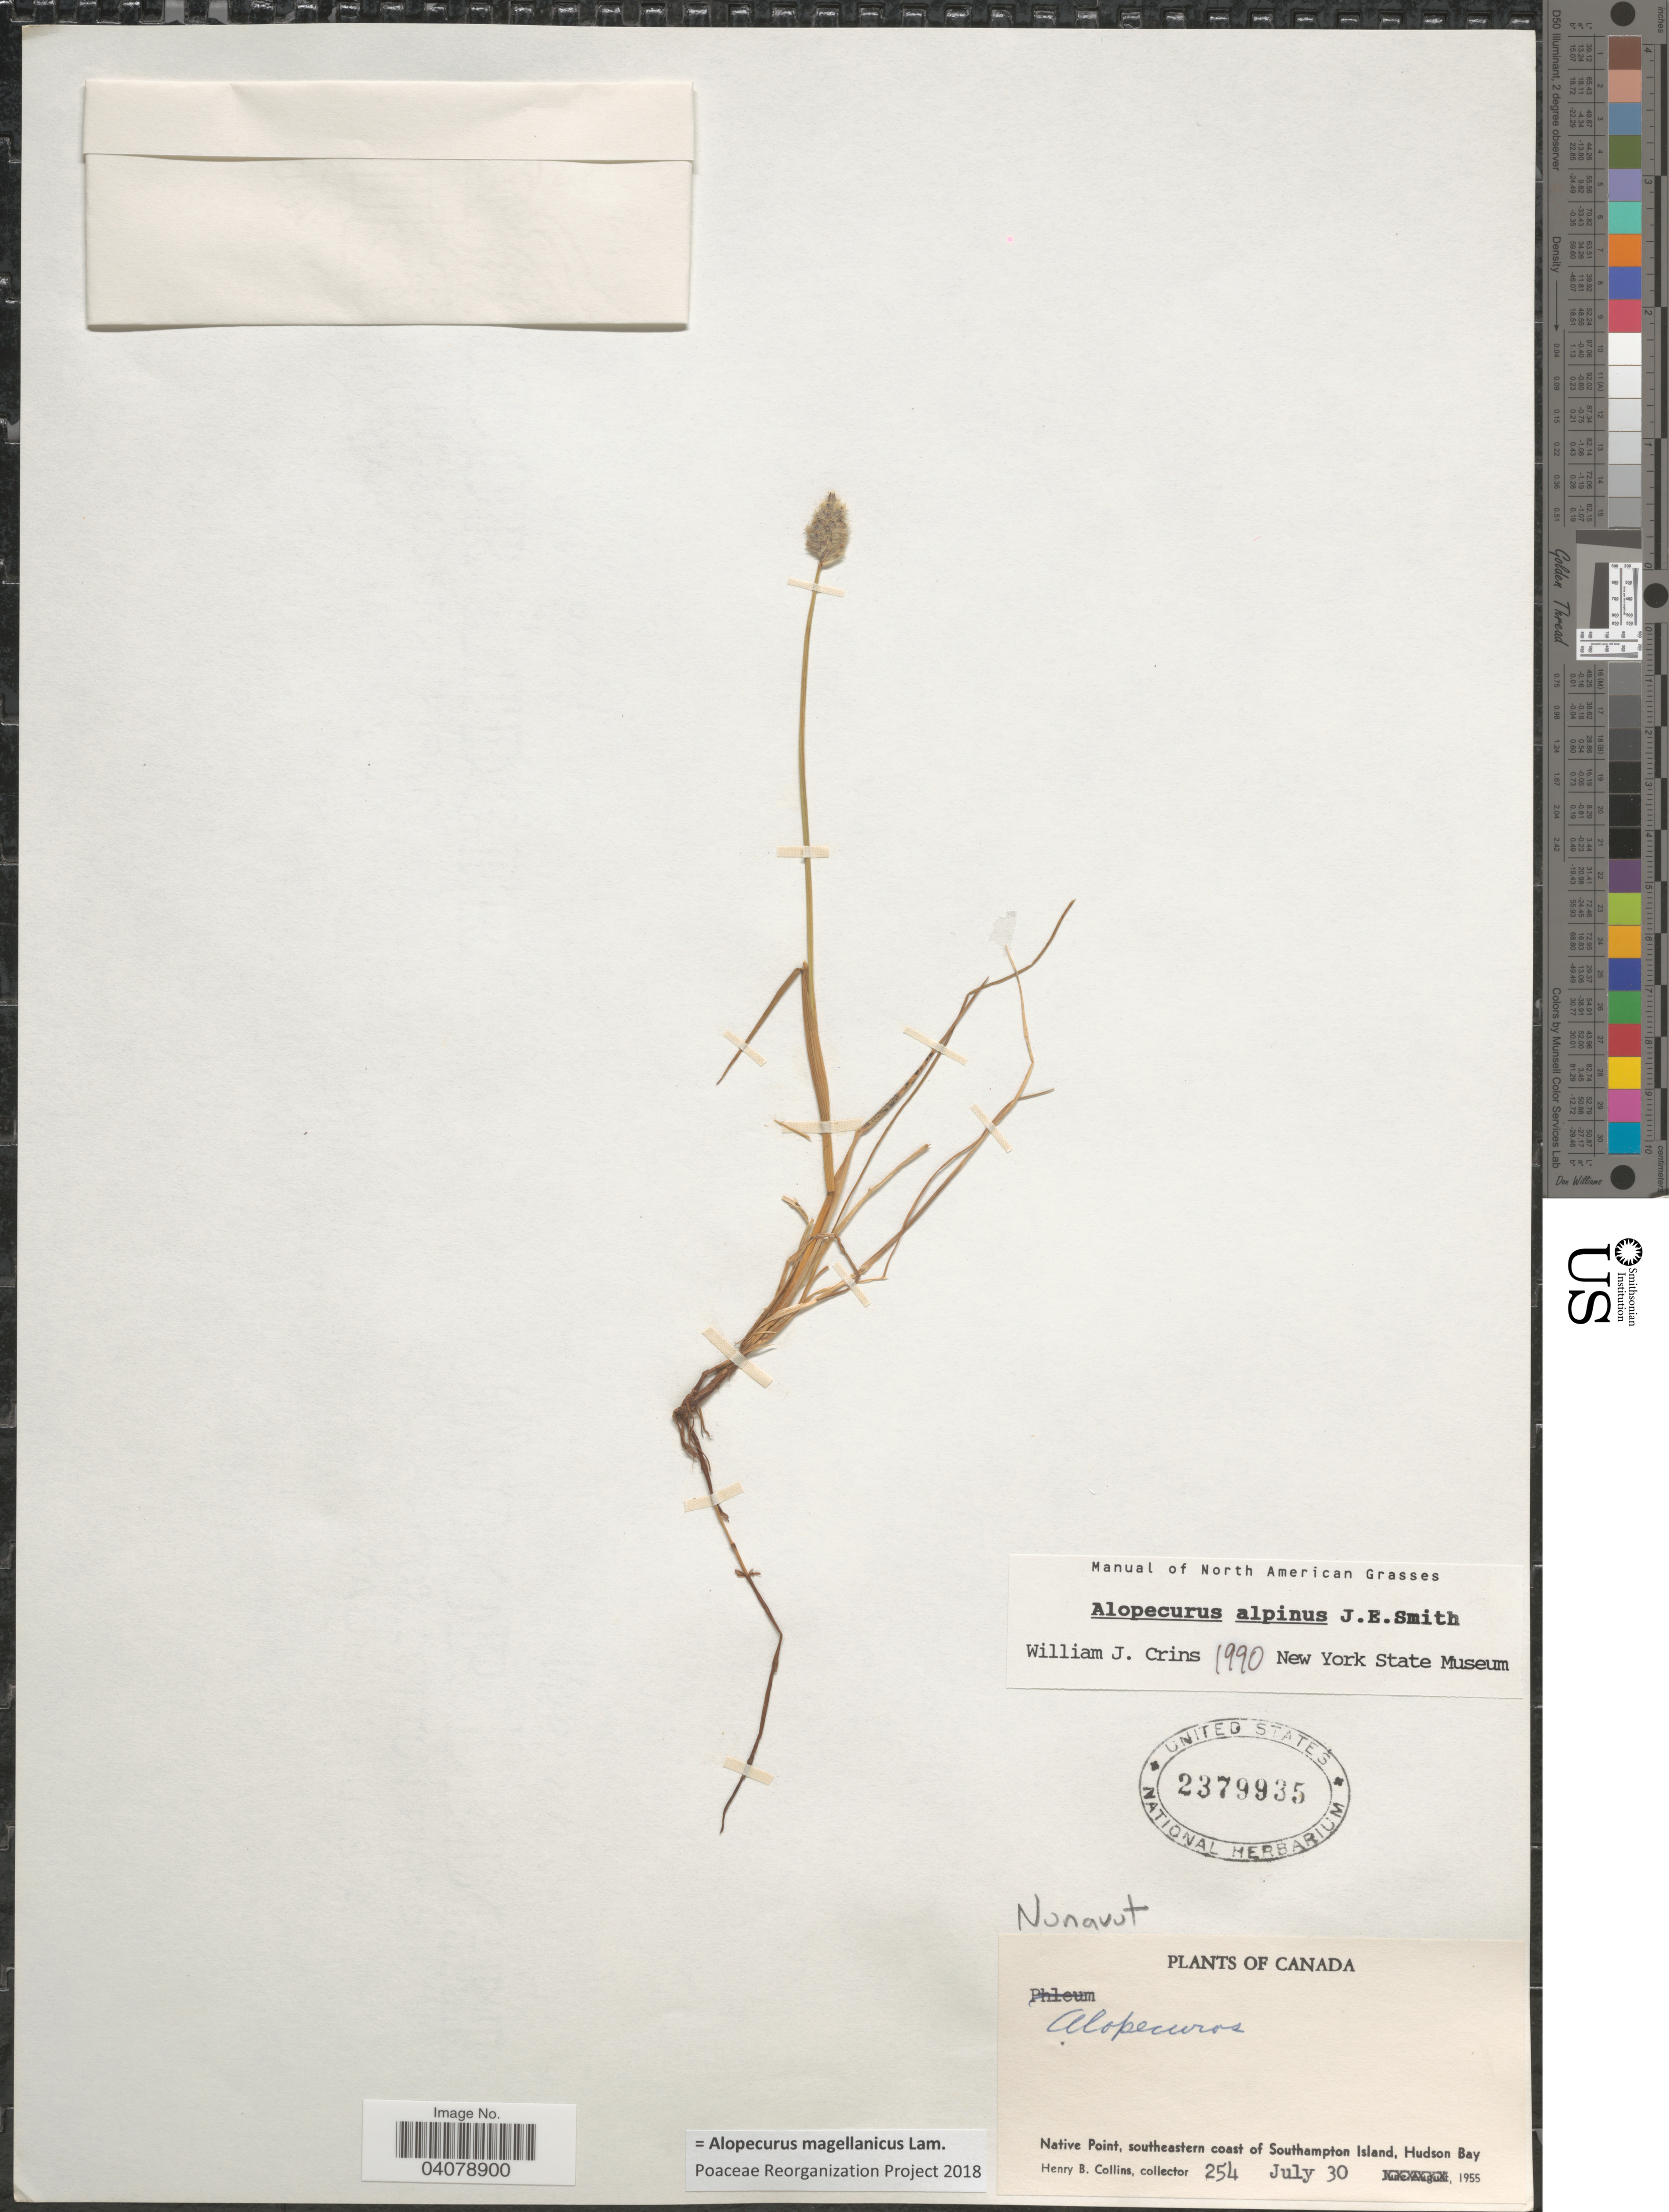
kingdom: Plantae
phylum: Tracheophyta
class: Liliopsida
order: Poales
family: Poaceae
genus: Alopecurus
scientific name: Alopecurus magellanicus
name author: Lam.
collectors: H. Collins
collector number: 254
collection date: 1955-07-30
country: Canada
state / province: Nunavut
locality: Native Point, southeastern coast of Southampton Island, Hudson Bay.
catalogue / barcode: US 2379935